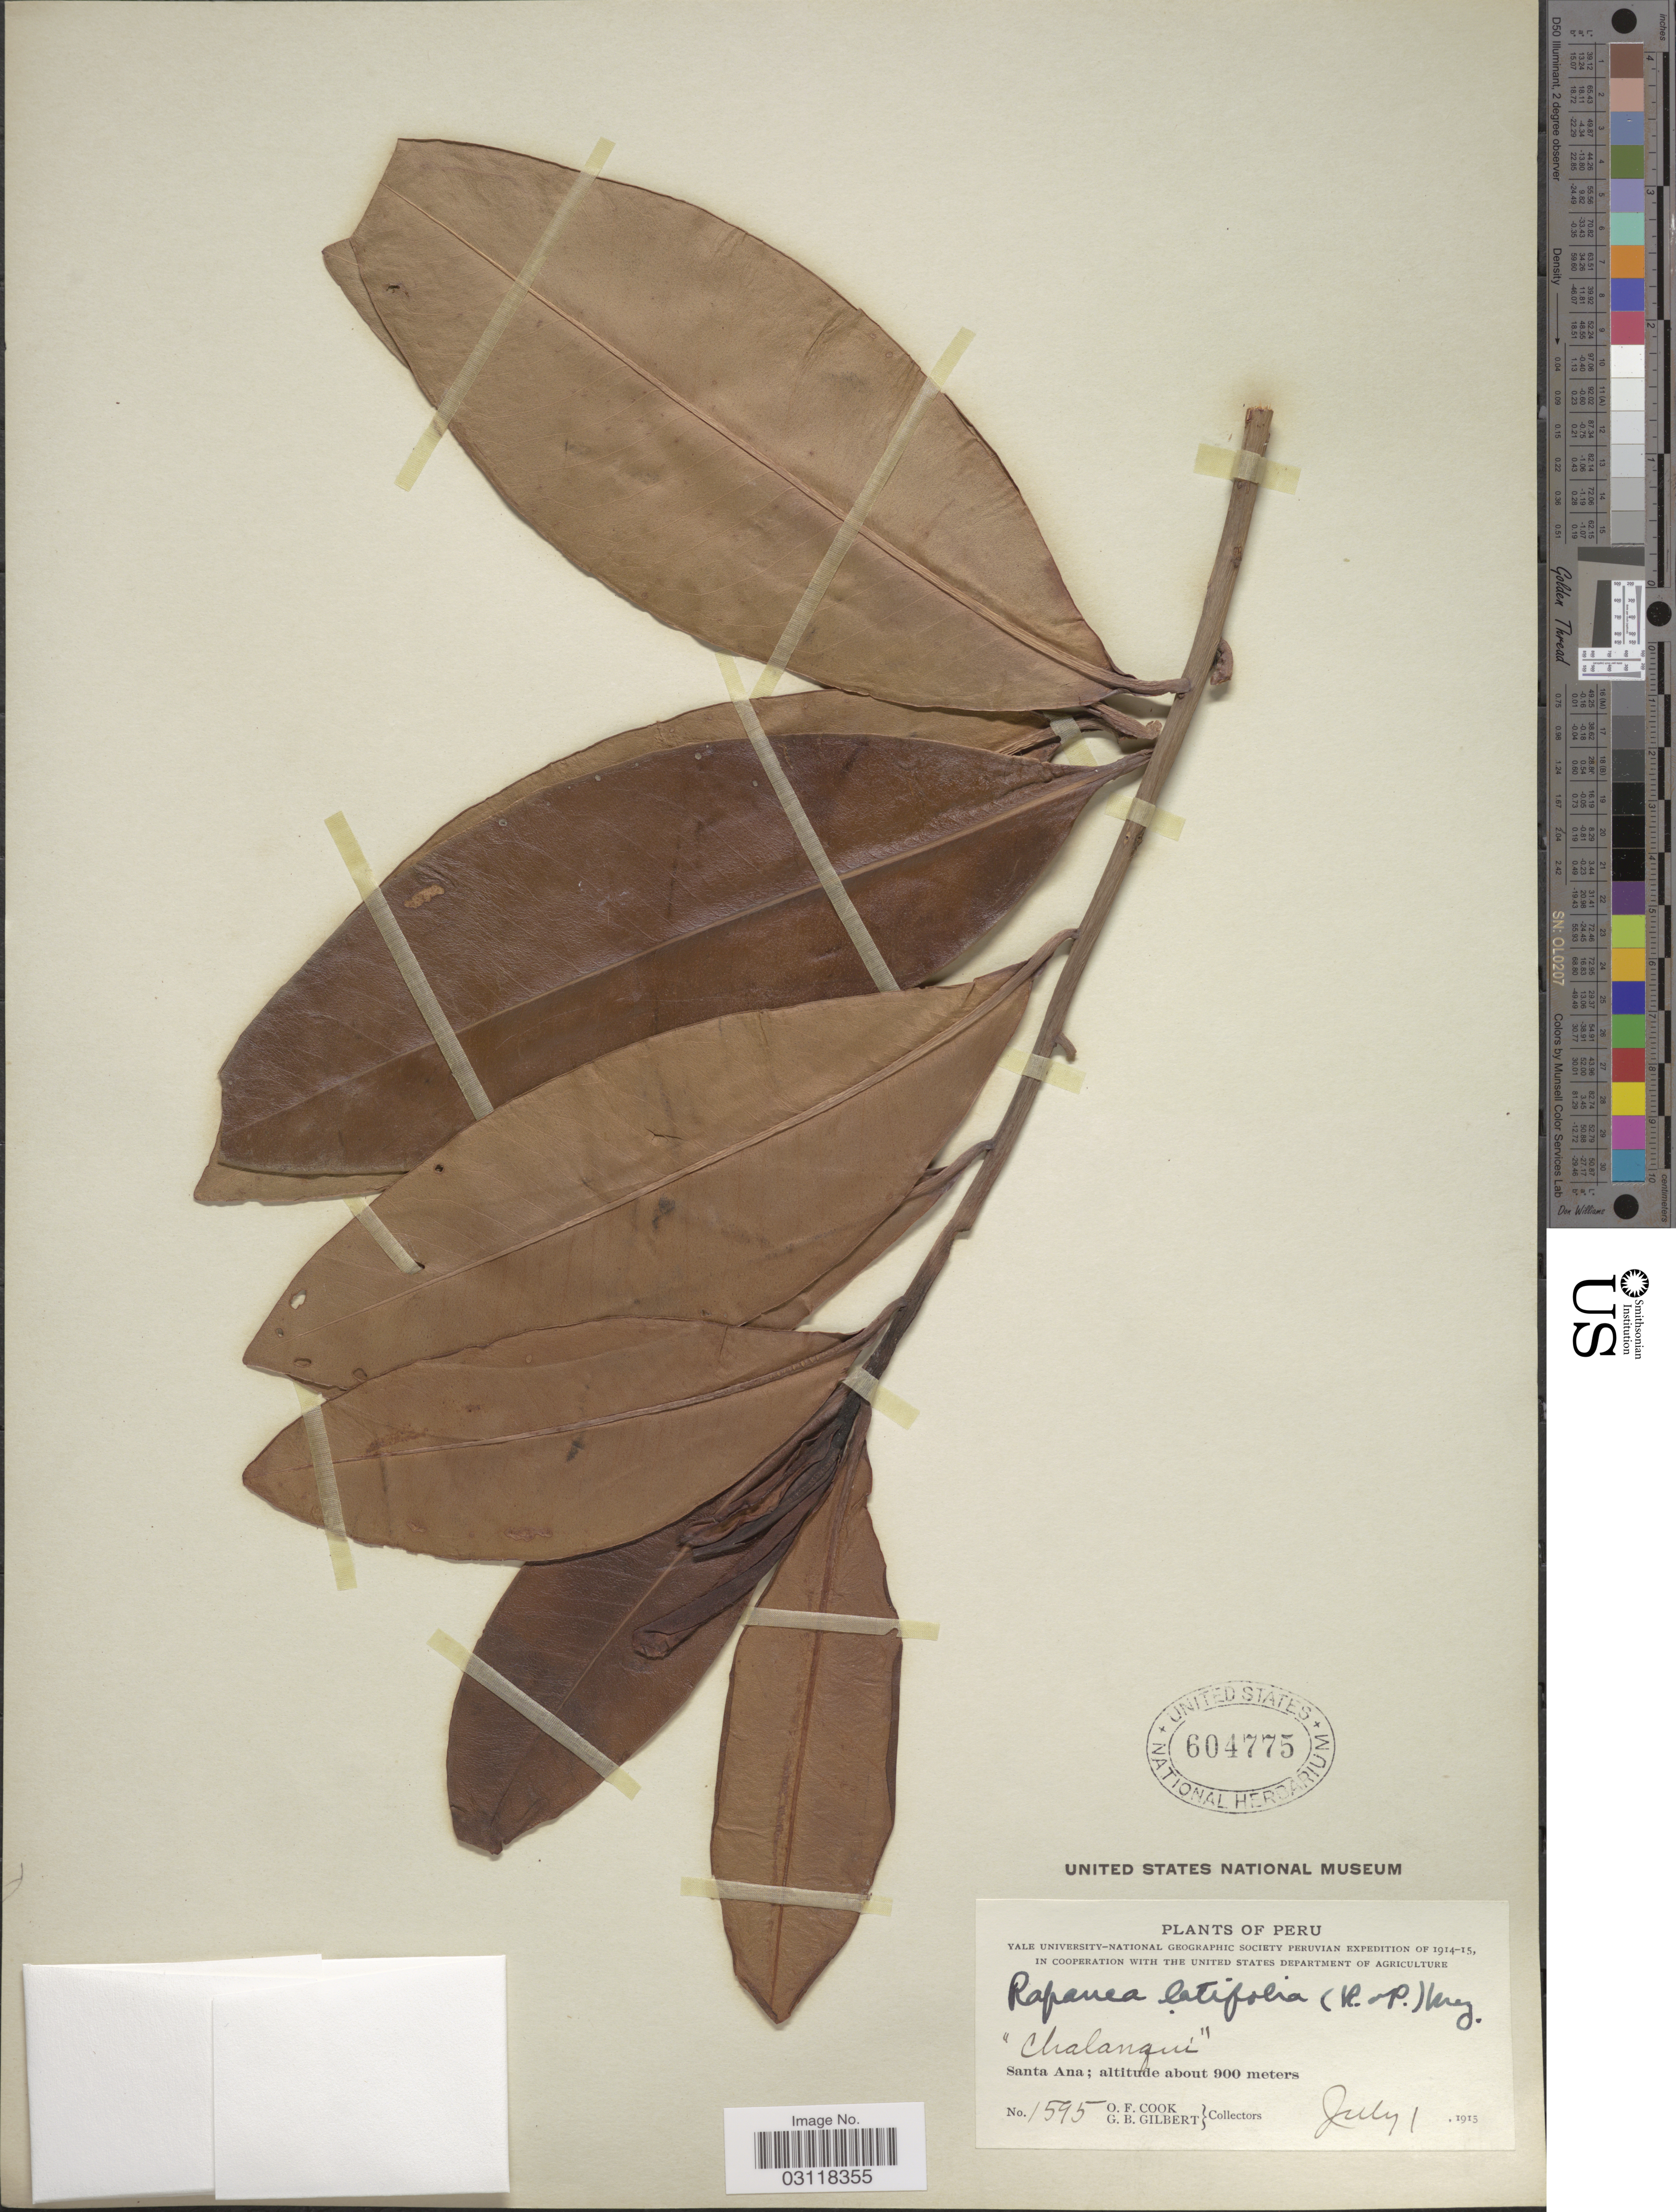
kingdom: Plantae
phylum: Tracheophyta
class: Magnoliopsida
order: Ericales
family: Primulaceae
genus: Rapanea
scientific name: Rapanea latifolia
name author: (Ruiz & Pav.) Mez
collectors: O. F. Cook & G. B. Gilbert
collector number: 1595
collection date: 1915-07-01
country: Peru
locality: Santa Ana.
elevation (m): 900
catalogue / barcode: US 604775